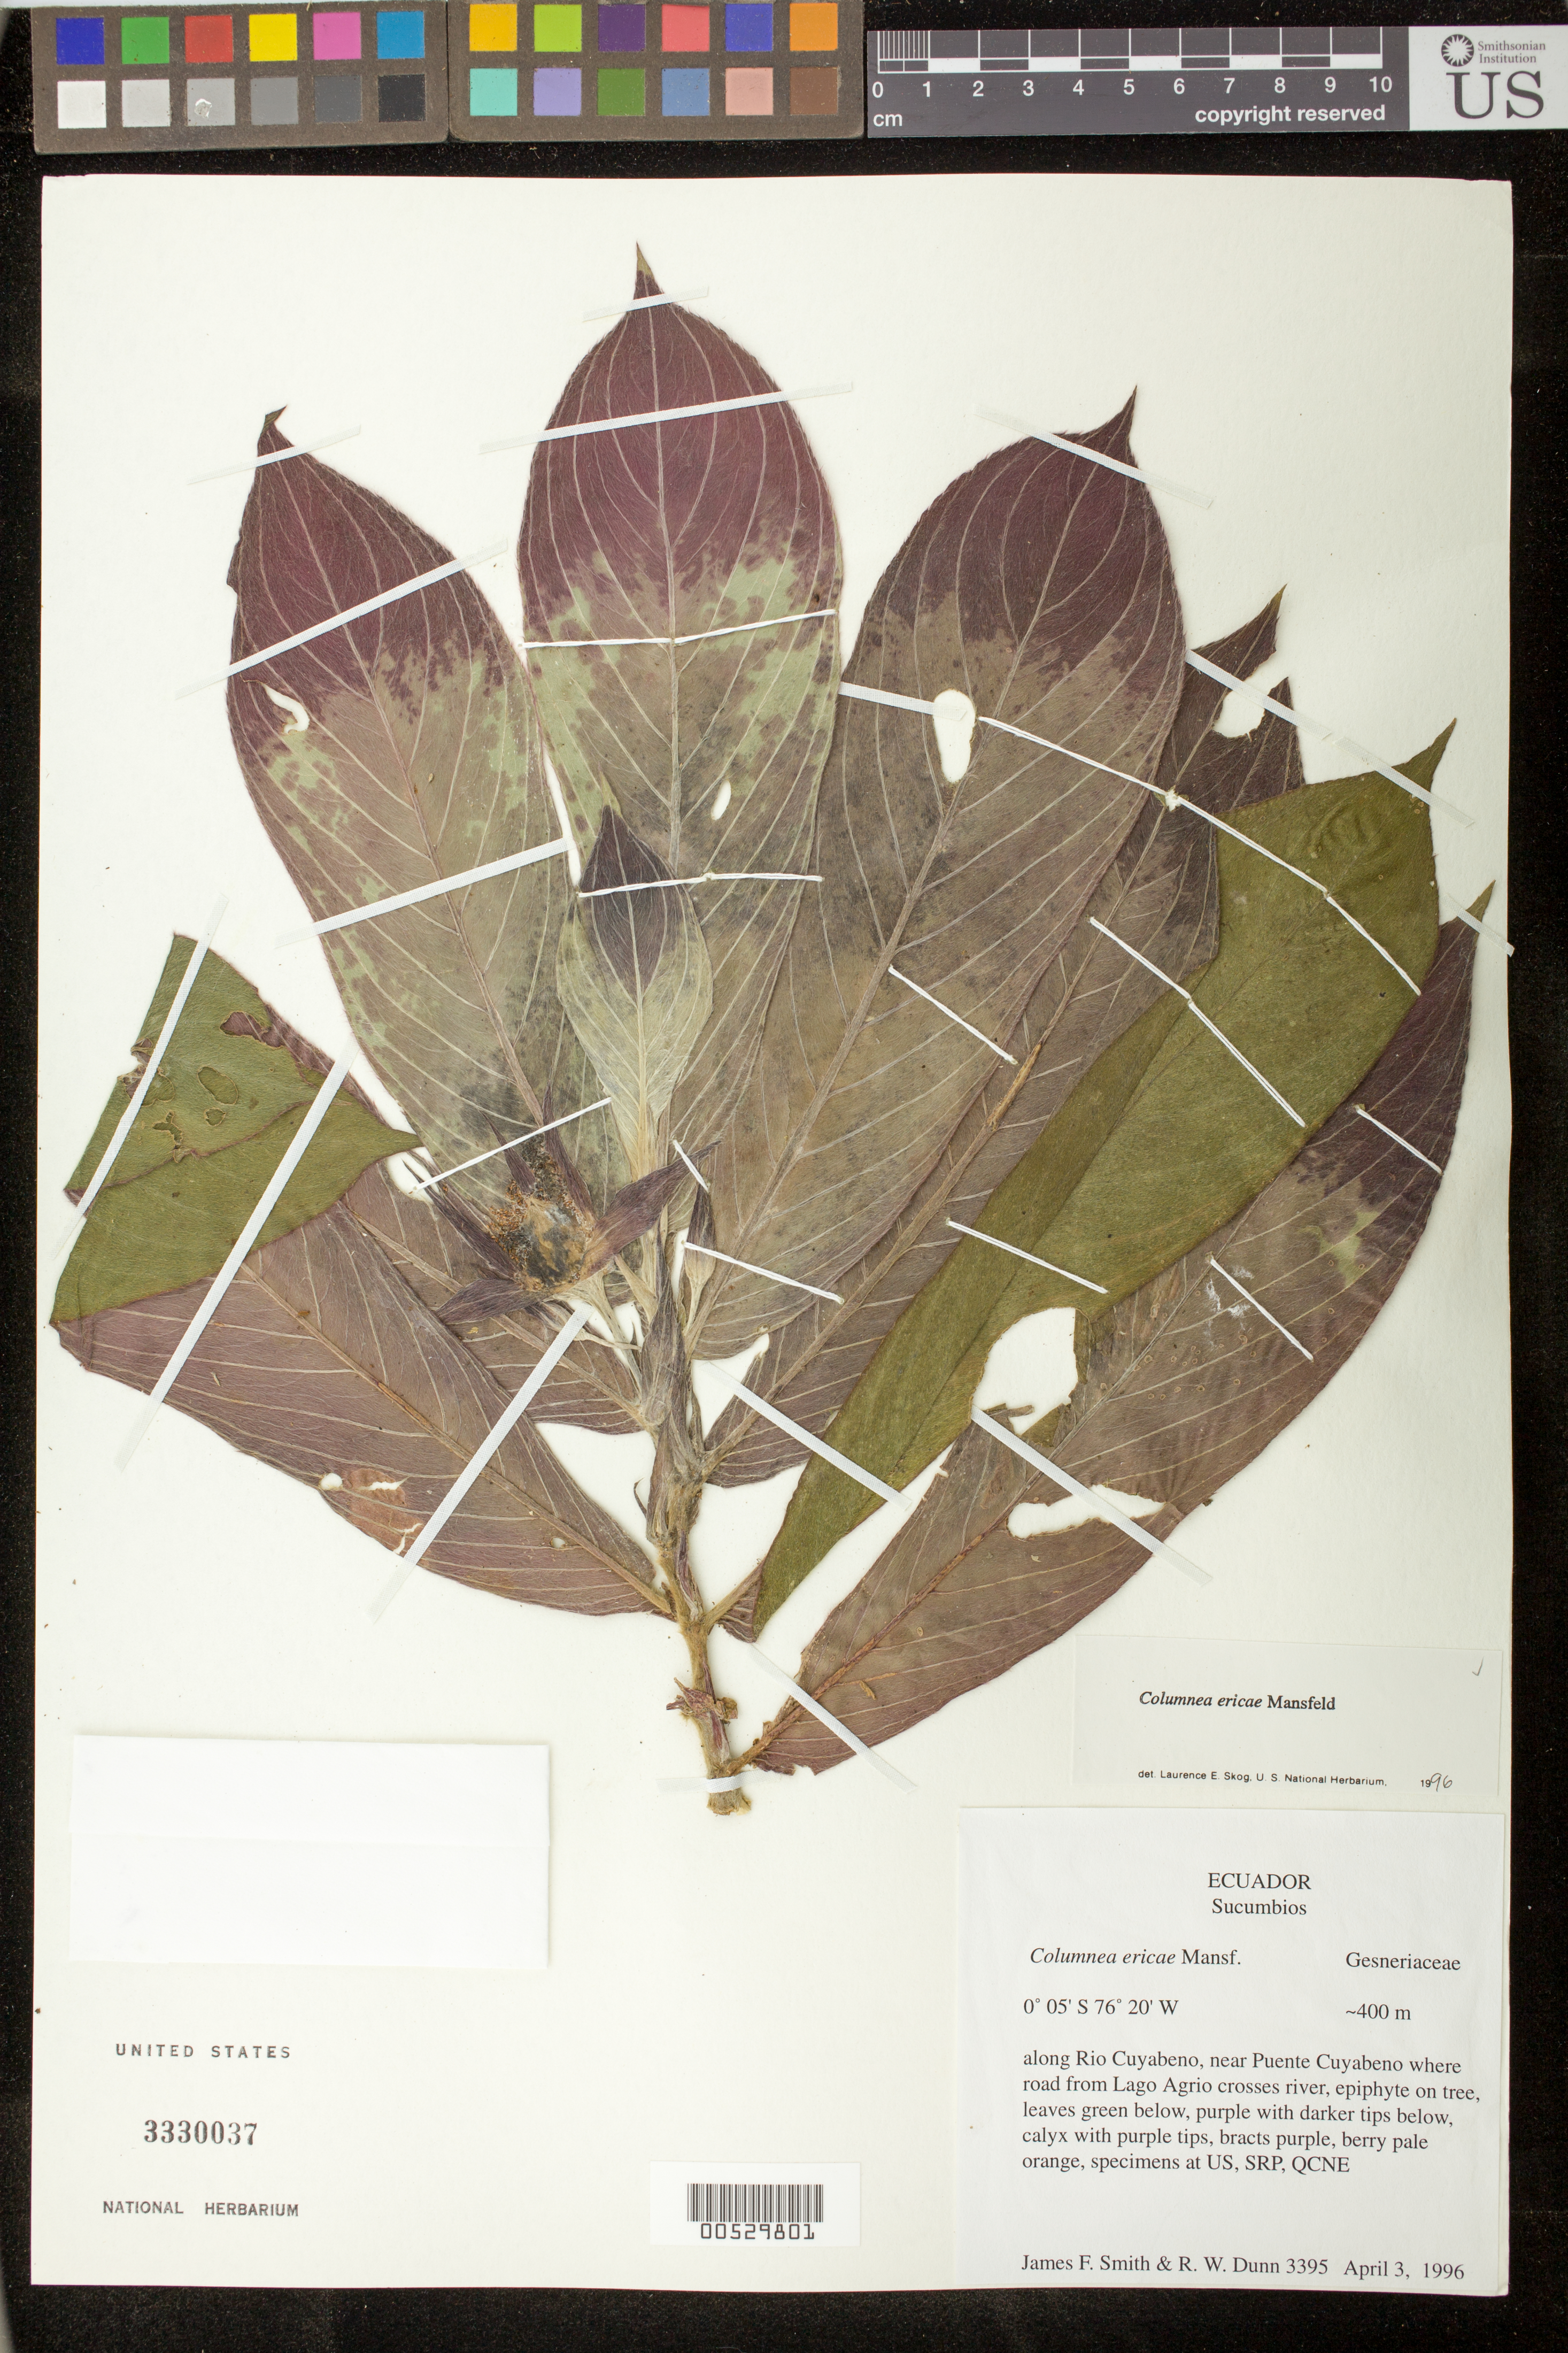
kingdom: Plantae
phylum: Tracheophyta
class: Magnoliopsida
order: Lamiales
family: Gesneriaceae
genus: Columnea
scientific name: Columnea ericae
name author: Mansf.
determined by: Skog, Laurence E.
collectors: J. Smith & R. Dunn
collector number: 3395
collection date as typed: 03 Apr 1996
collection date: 1996-04-03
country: Ecuador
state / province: Sucumbíos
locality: Along Rio Cuyabeno, near Puente Cuyabeno where road from Lago Agrio crosses river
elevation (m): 400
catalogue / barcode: US 3330037